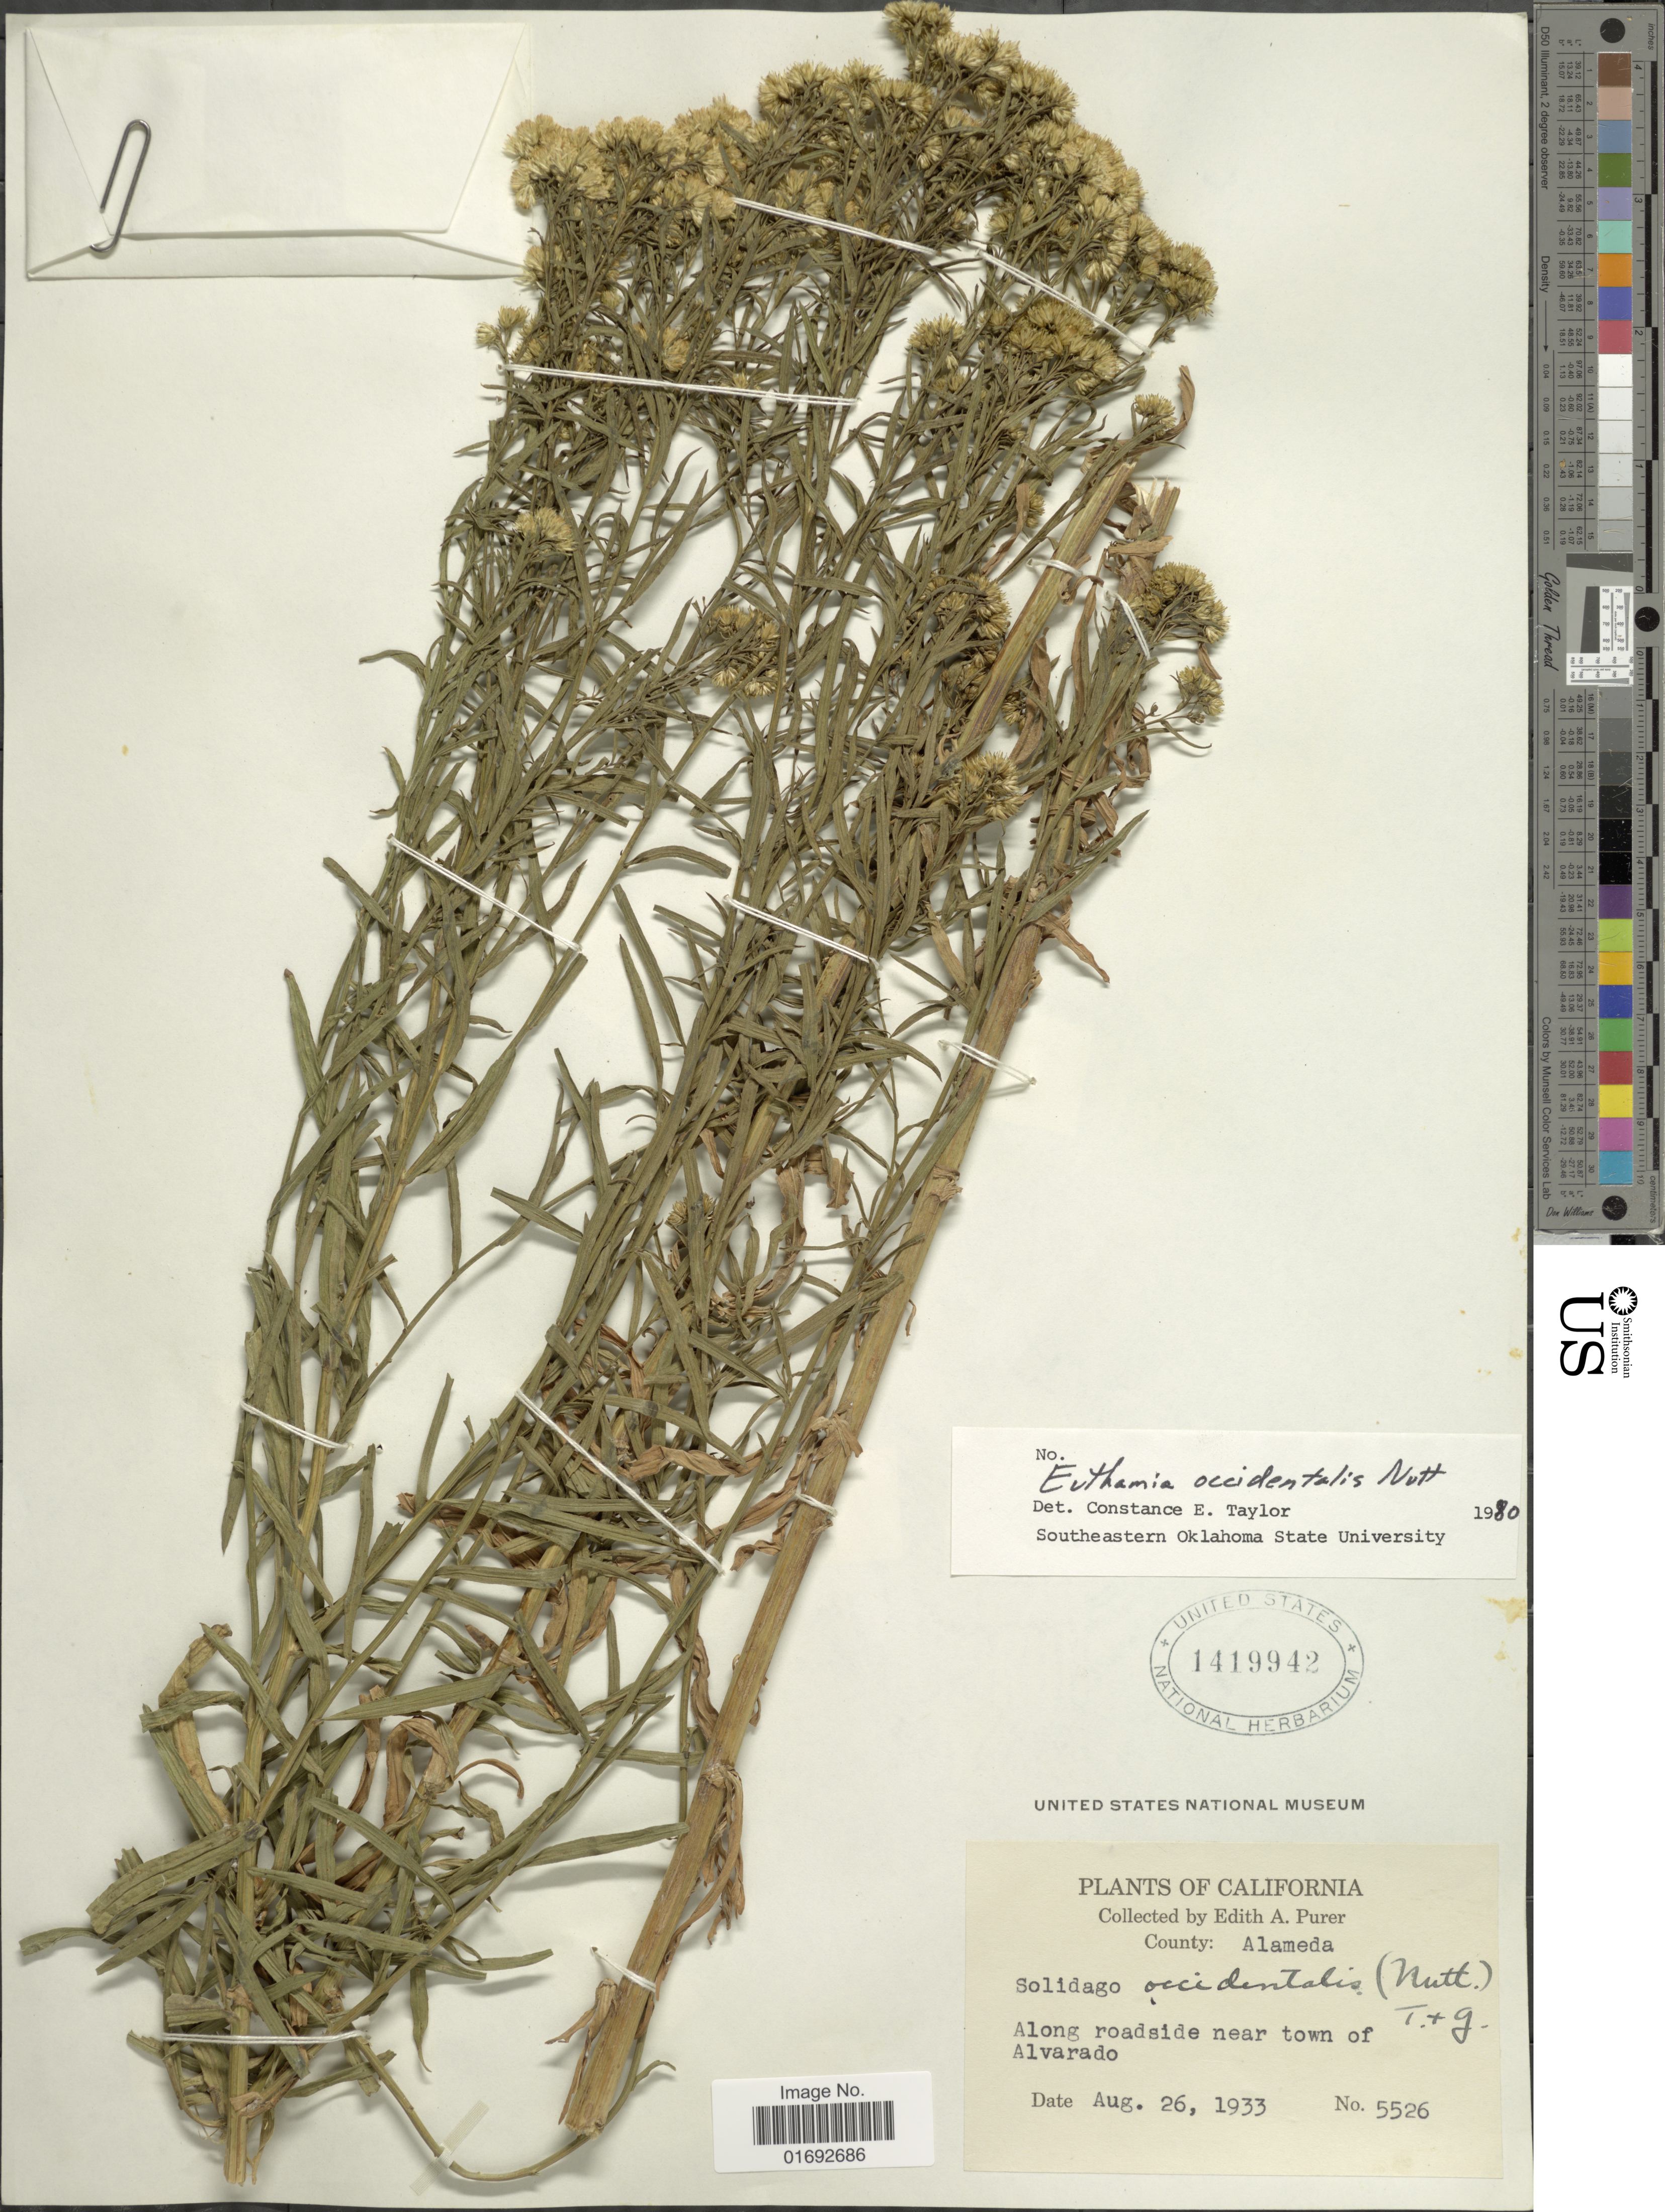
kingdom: Plantae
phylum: Tracheophyta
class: Magnoliopsida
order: Asterales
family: Asteraceae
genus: Euthamia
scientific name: Euthamia occidentalis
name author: Nutt.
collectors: E. Purer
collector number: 5526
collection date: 1933-08-26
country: United States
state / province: California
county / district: Alameda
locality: County Alameda, along roadside near town of Alvarado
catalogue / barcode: US 1419942